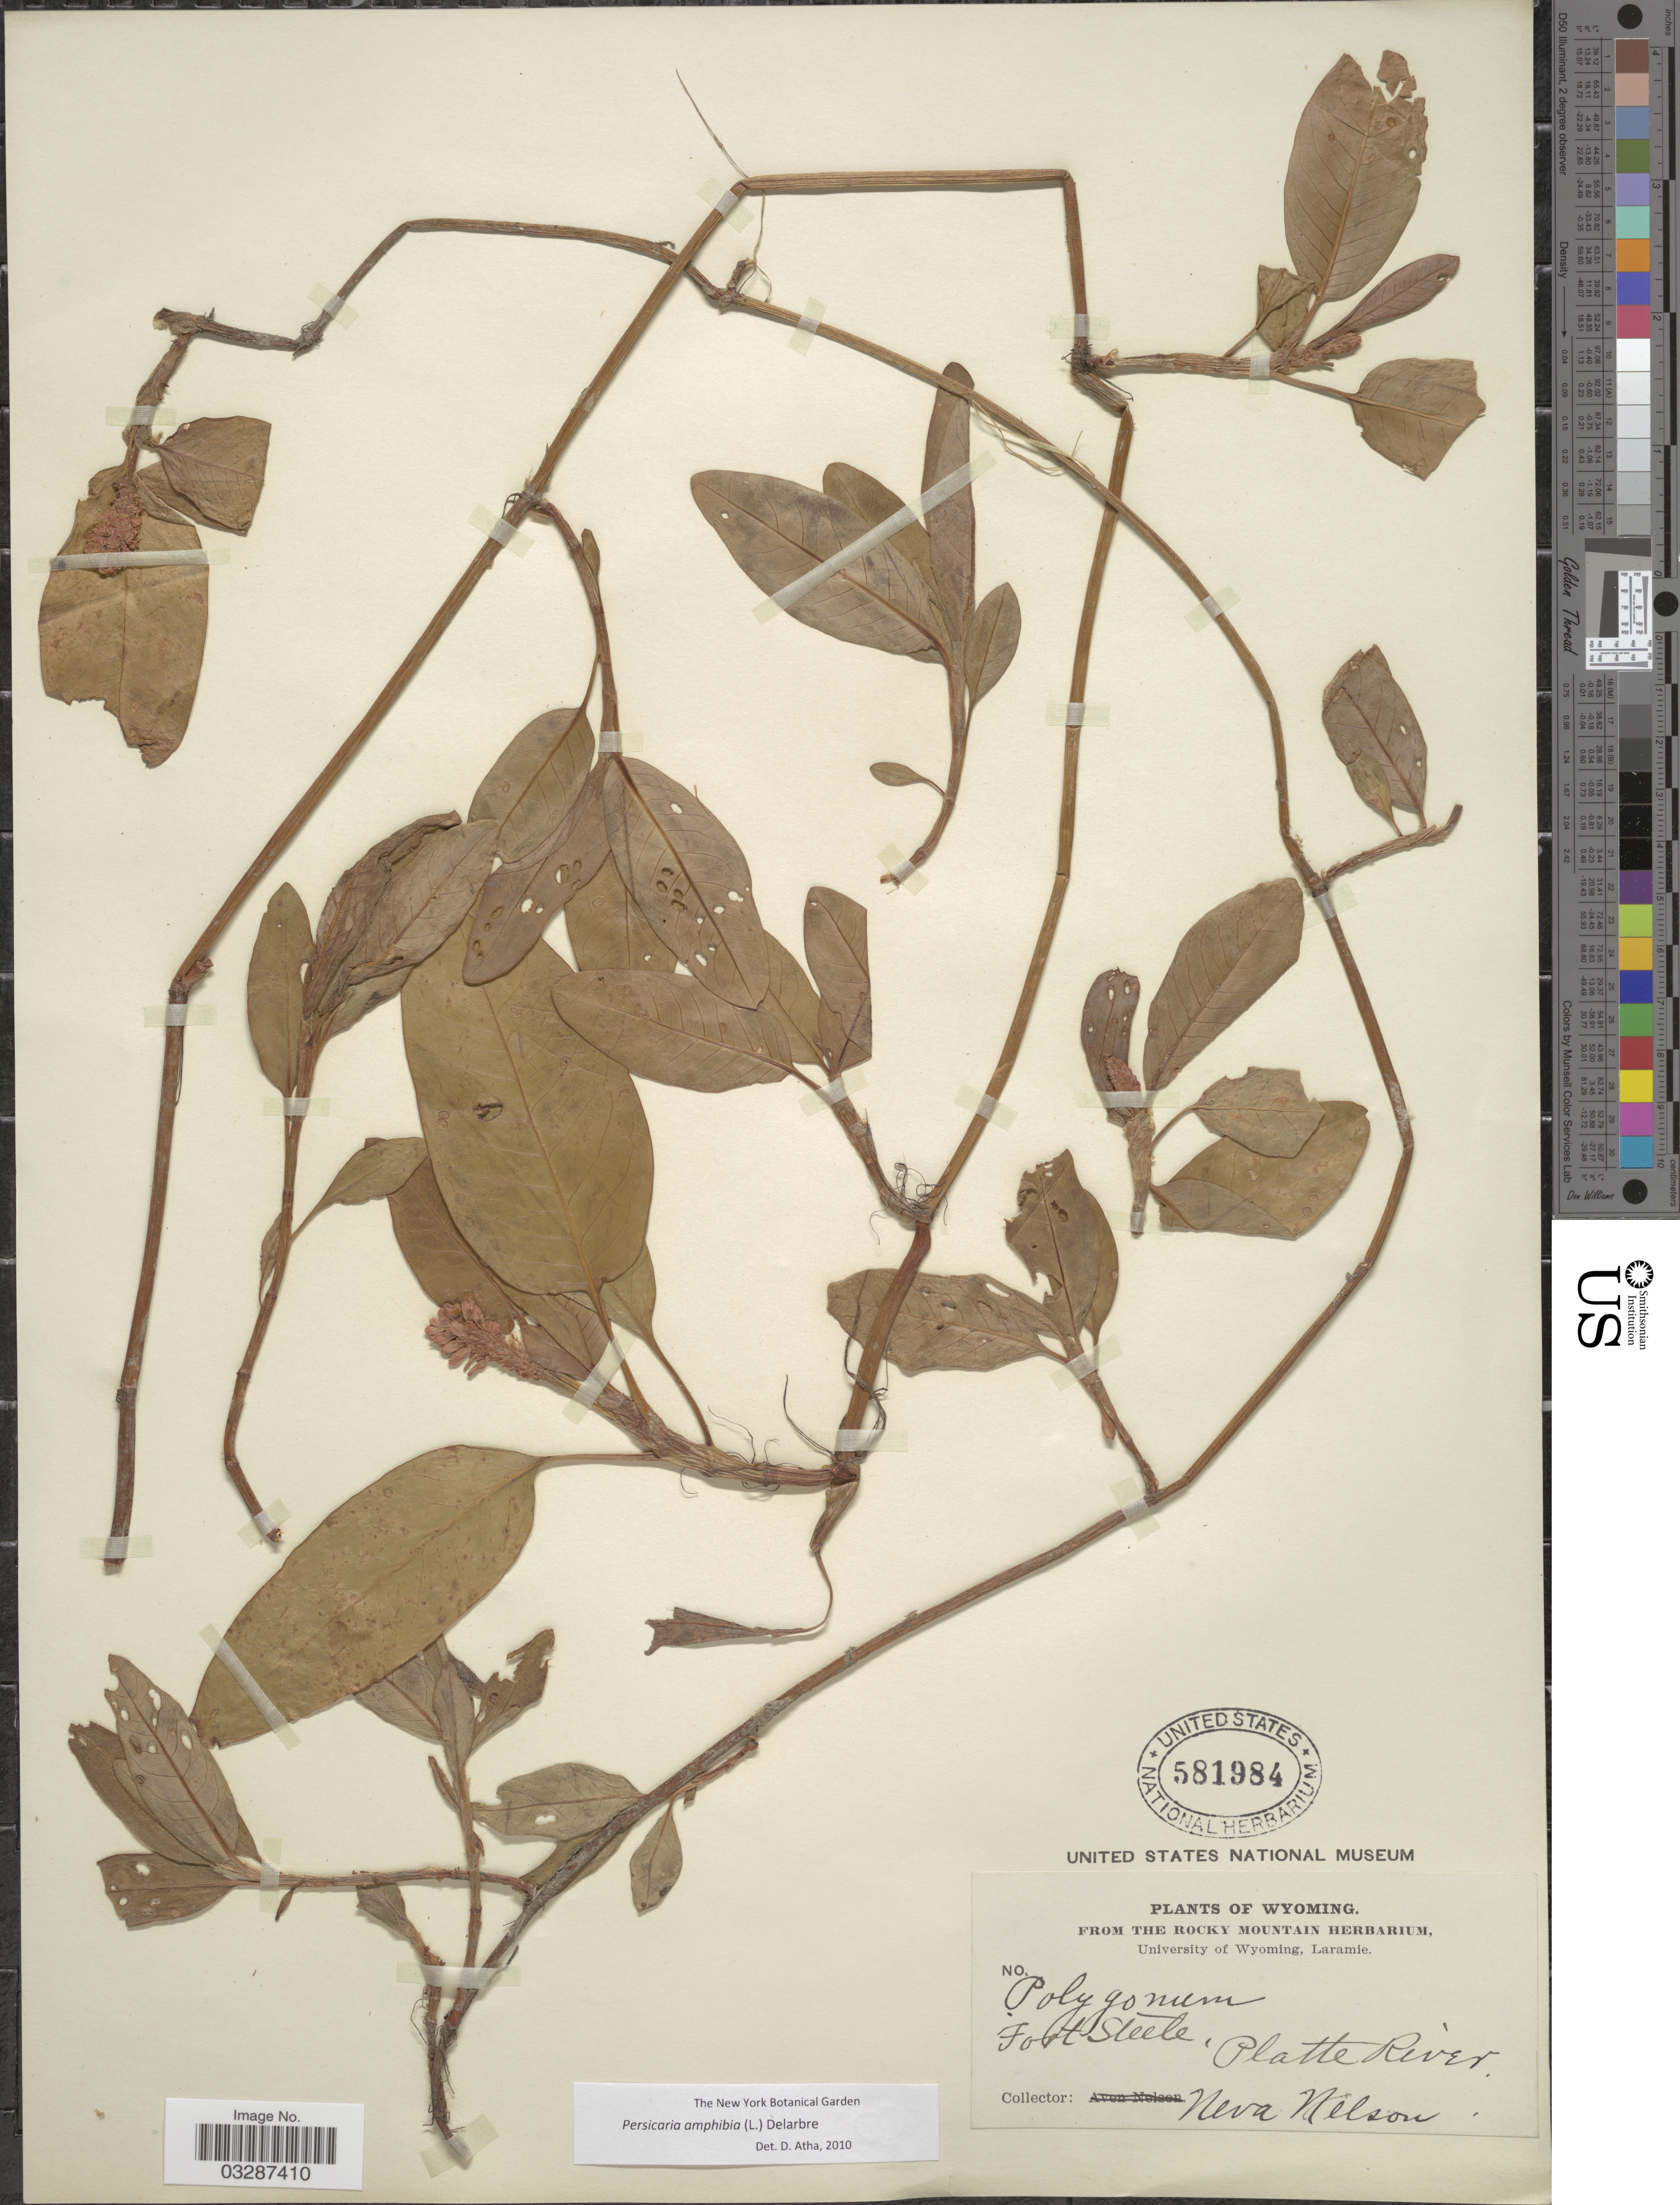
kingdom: Plantae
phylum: Tracheophyta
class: Magnoliopsida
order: Caryophyllales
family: Polygonaceae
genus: Persicaria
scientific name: Persicaria amphibia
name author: (L.) Delarbre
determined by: Atha, D. E.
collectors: N. Nelson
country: United States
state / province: Wyoming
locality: Fort Steele, Platte River.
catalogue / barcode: US 581984